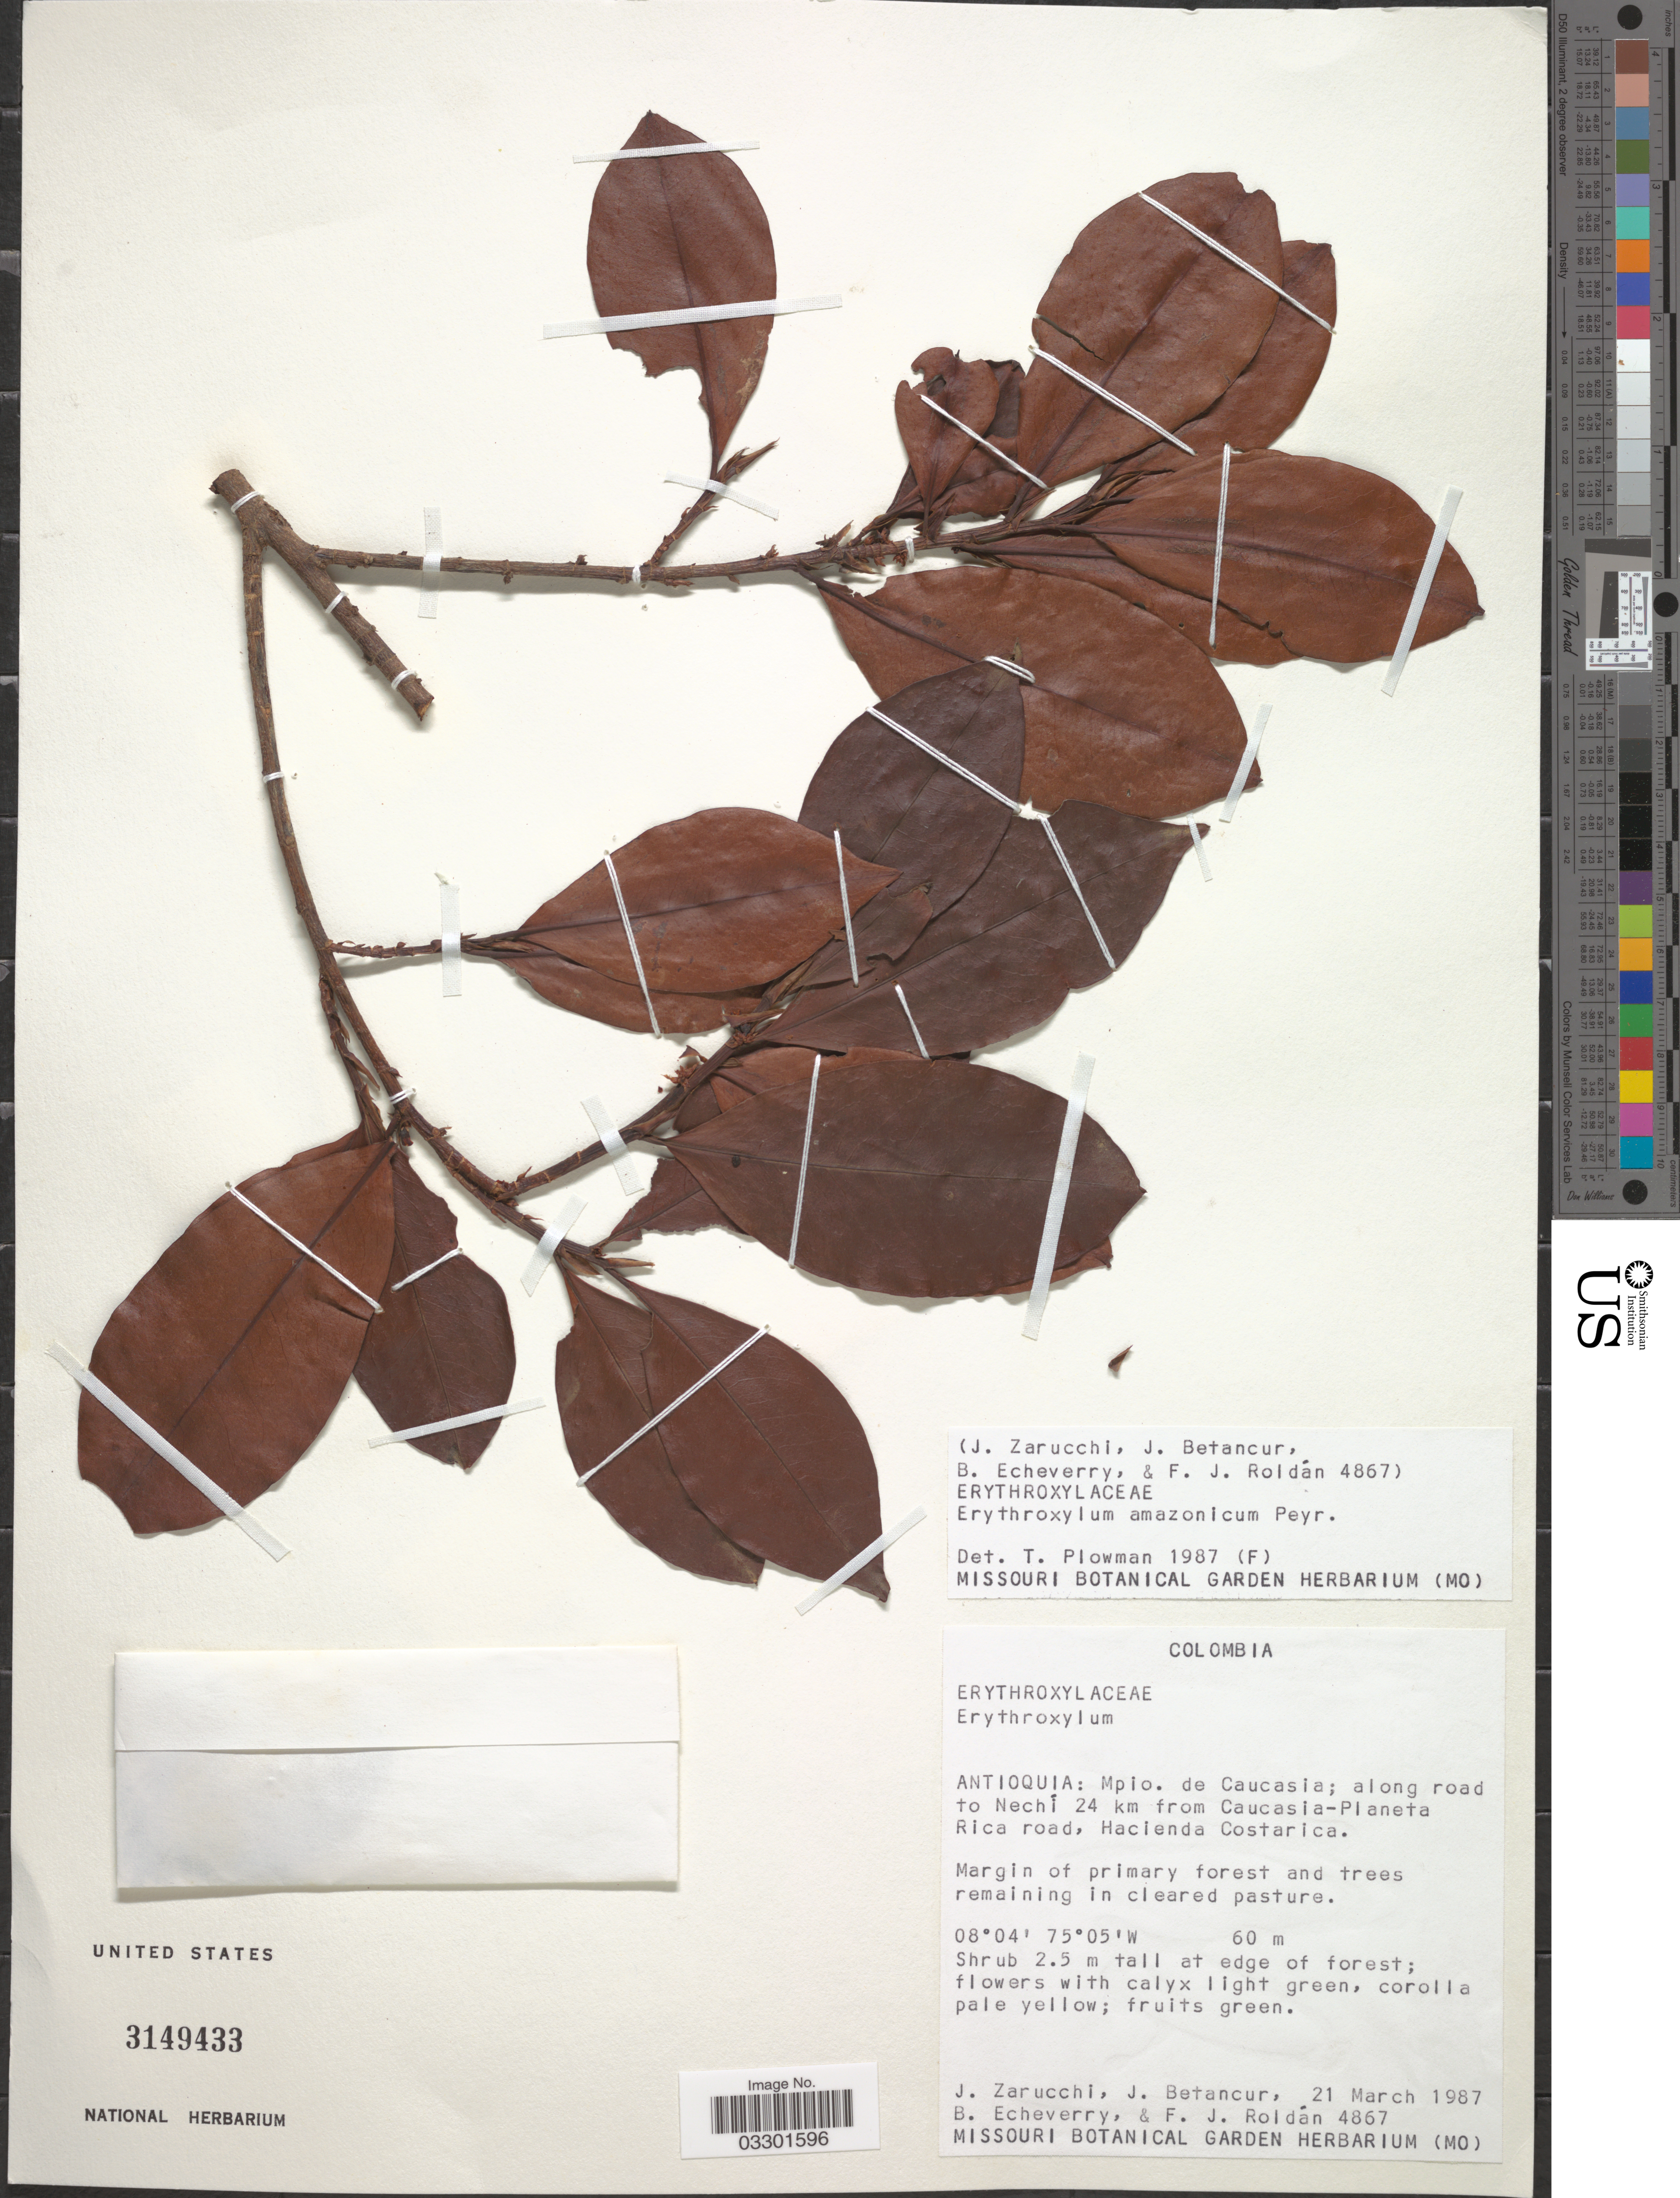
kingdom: Plantae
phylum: Tracheophyta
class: Magnoliopsida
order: Malpighiales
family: Erythroxylaceae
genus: Erythroxylum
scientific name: Erythroxylum amazonicum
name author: Peyr.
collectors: J. L. Zarucchi, J. Betancur, B. Echeverry & F. J. Roldán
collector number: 4867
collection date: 1987-03-21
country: Colombia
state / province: Antioquia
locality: Mpio. de Caucasia; along road to Nechí 24 km from Caucasia-Planeta Rica road, Hacienda Costarica.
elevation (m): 60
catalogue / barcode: US 3149433